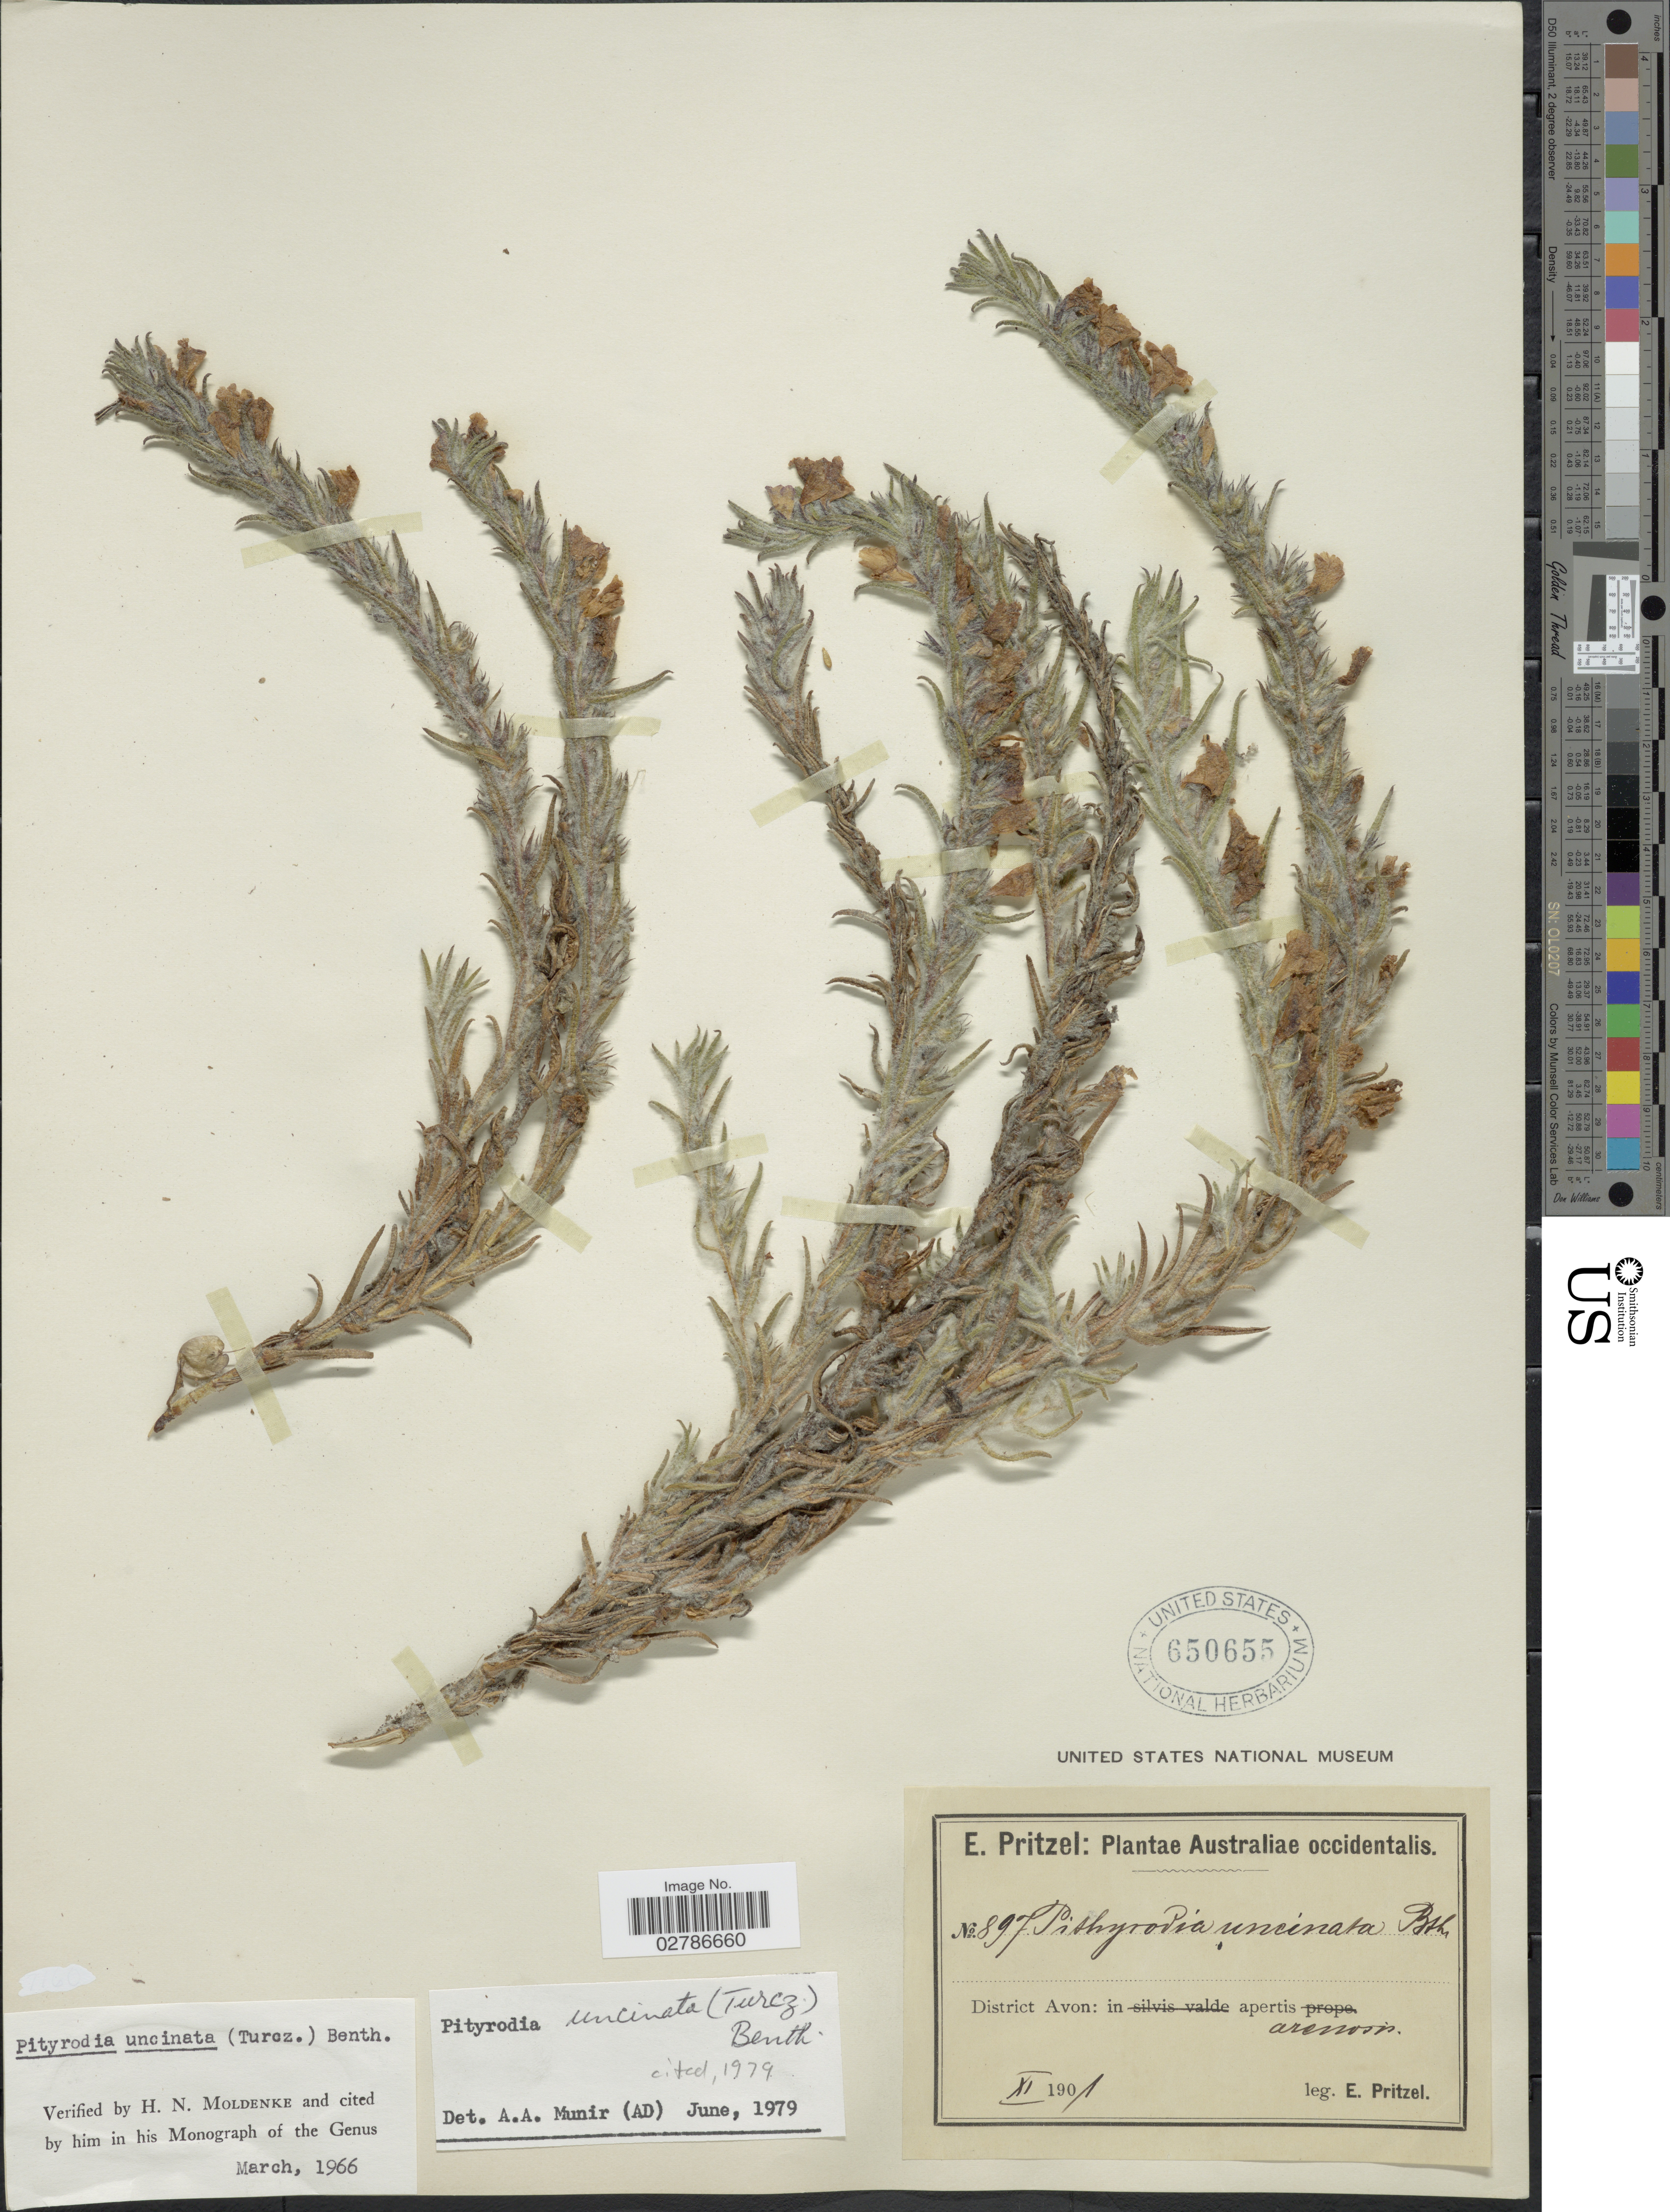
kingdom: Plantae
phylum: Tracheophyta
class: Magnoliopsida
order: Lamiales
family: Lamiaceae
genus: Pityrodia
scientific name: Pityrodia uncinata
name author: (Turcz.) Benth.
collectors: E. G. Pritzel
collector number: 897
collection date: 1901-11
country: Australia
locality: Australiae occidentalis. District Avon: apertis arenosis.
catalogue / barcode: US 650655